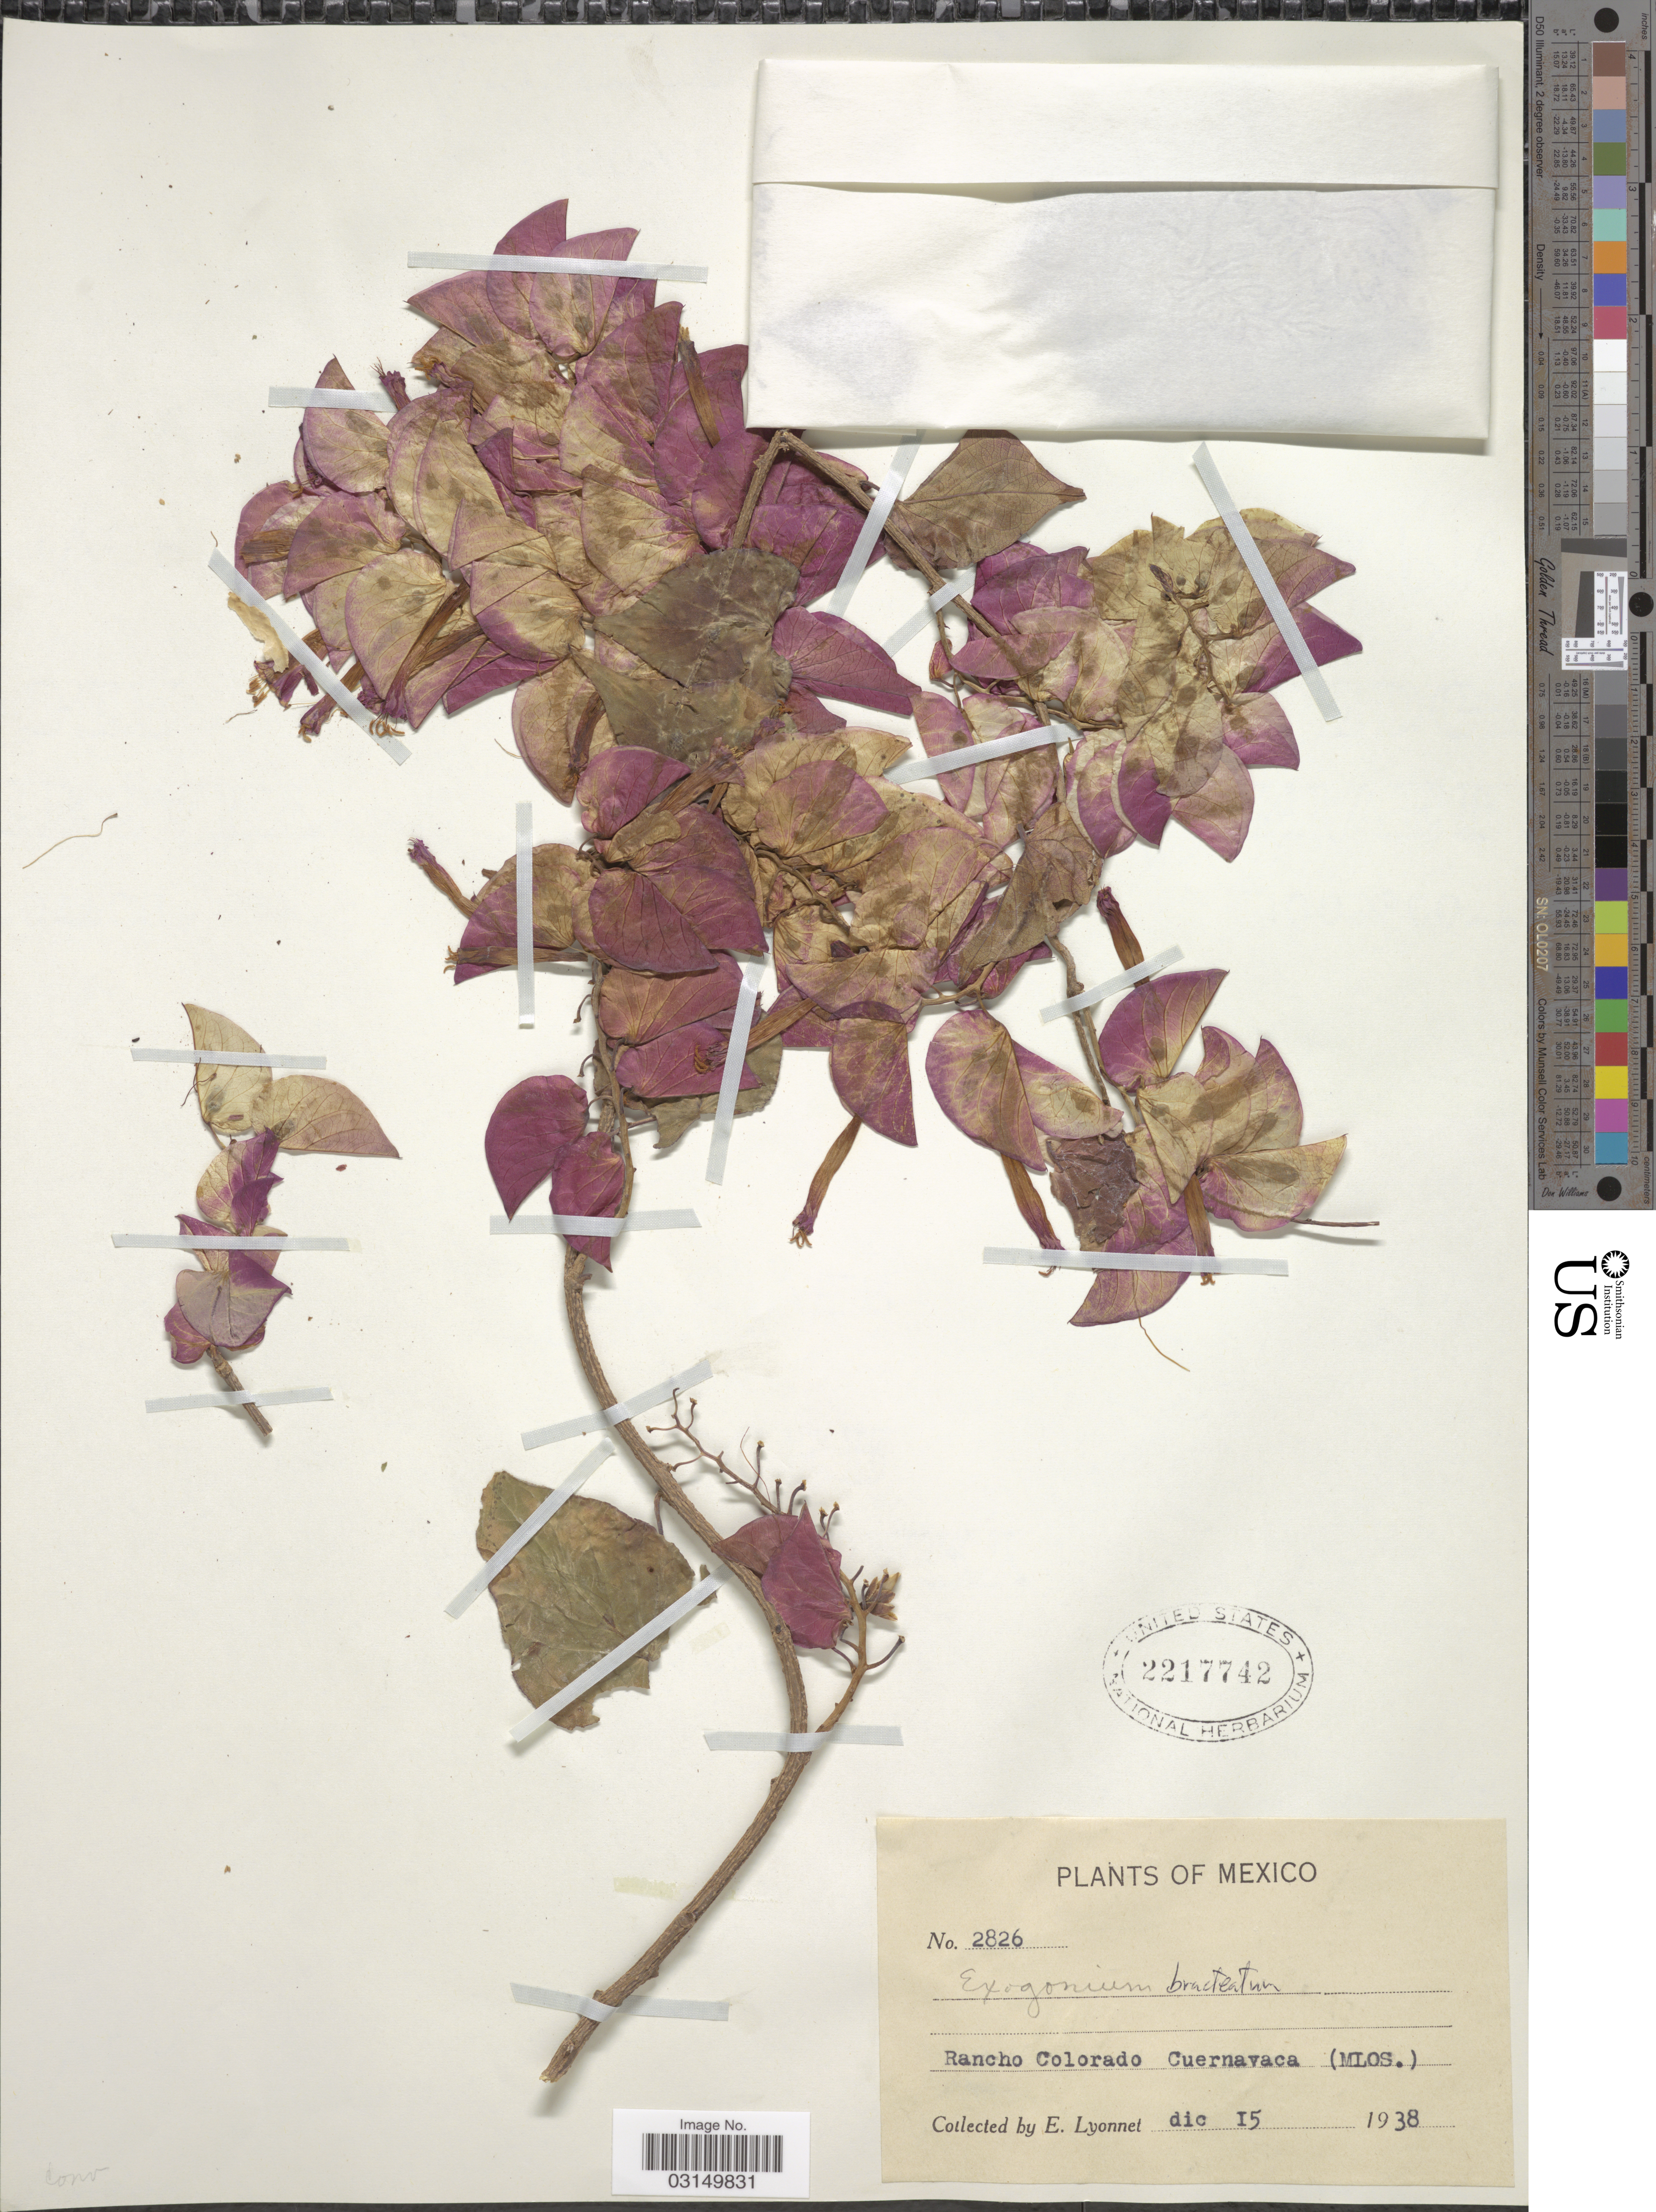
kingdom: Plantae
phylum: Tracheophyta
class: Magnoliopsida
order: Solanales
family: Convolvulaceae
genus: Ipomoea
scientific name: Ipomoea bracteata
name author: Cav.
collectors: E. Lyonnet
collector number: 2826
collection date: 1938-12-15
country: Mexico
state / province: Morelos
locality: Rancho Colorado, Cuernavaca (Mlos).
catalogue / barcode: US 2217742